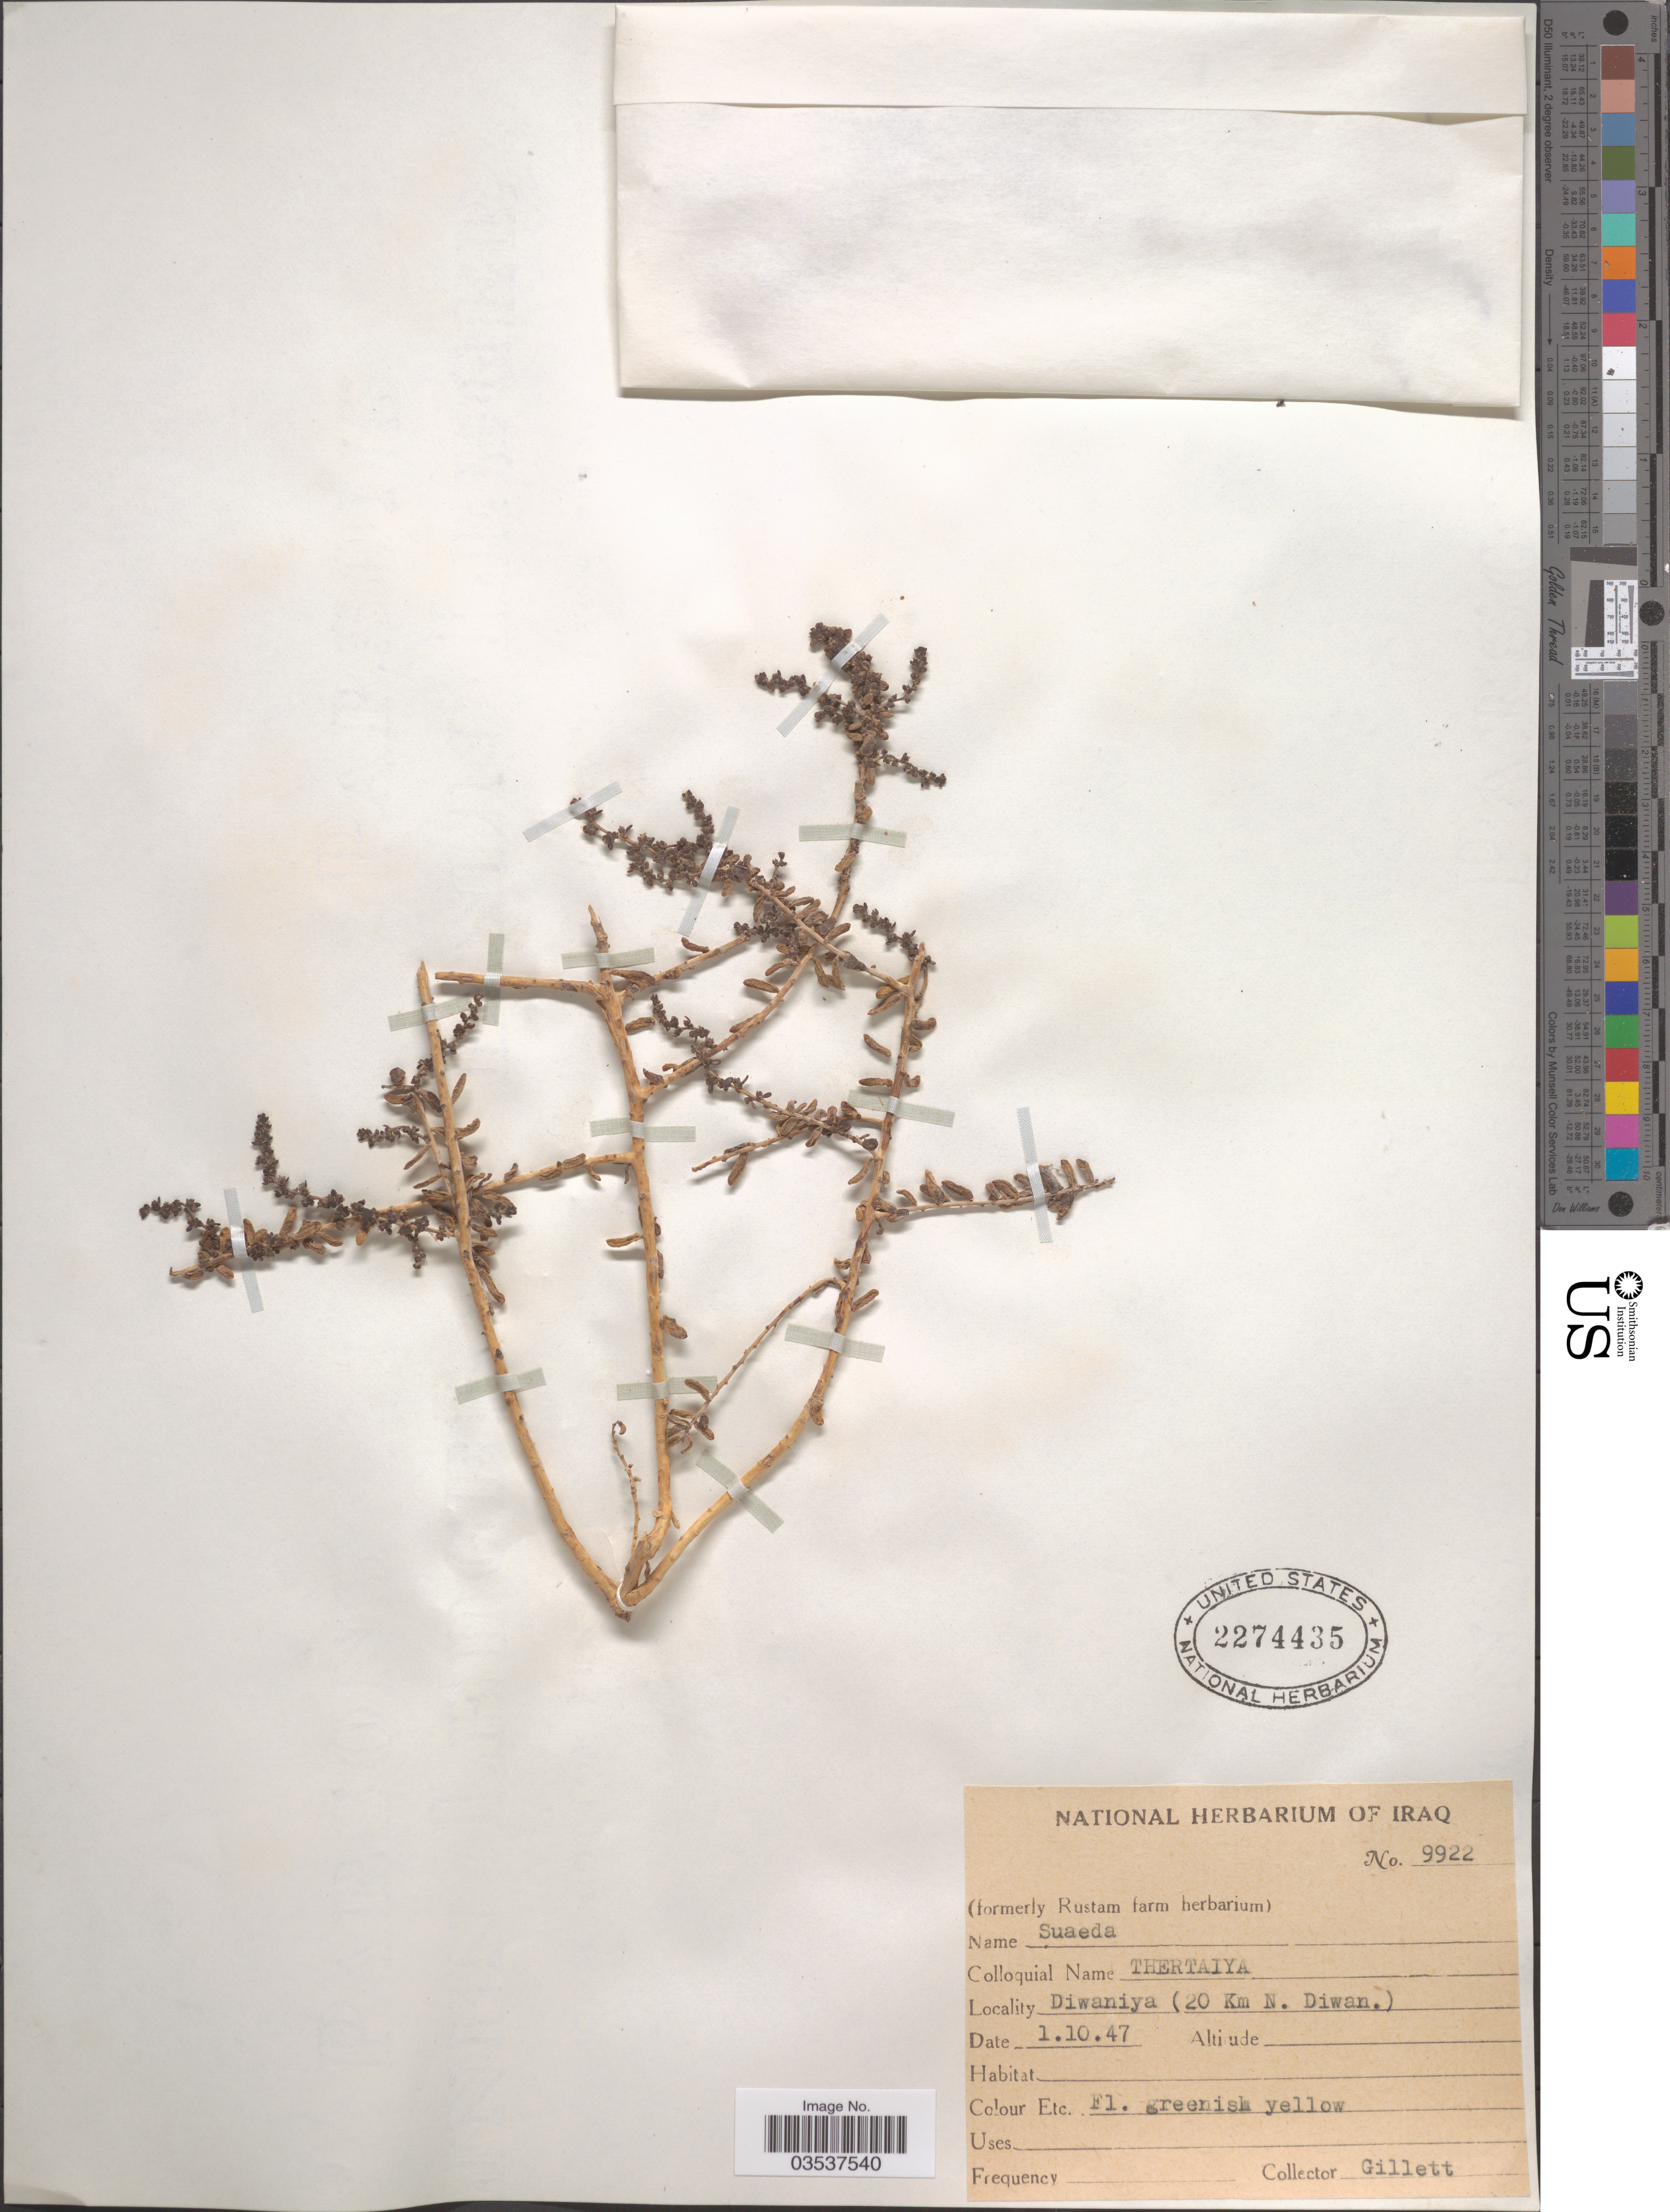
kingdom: Plantae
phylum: Tracheophyta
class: Magnoliopsida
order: Caryophyllales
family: Amaranthaceae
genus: Suaeda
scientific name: Suaeda sp.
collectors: Gillett, --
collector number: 9922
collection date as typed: Transcribed d/m/y: 1/10/47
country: Iraq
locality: Diwaniya (20 Km N. Diwan.)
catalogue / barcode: US 2274435